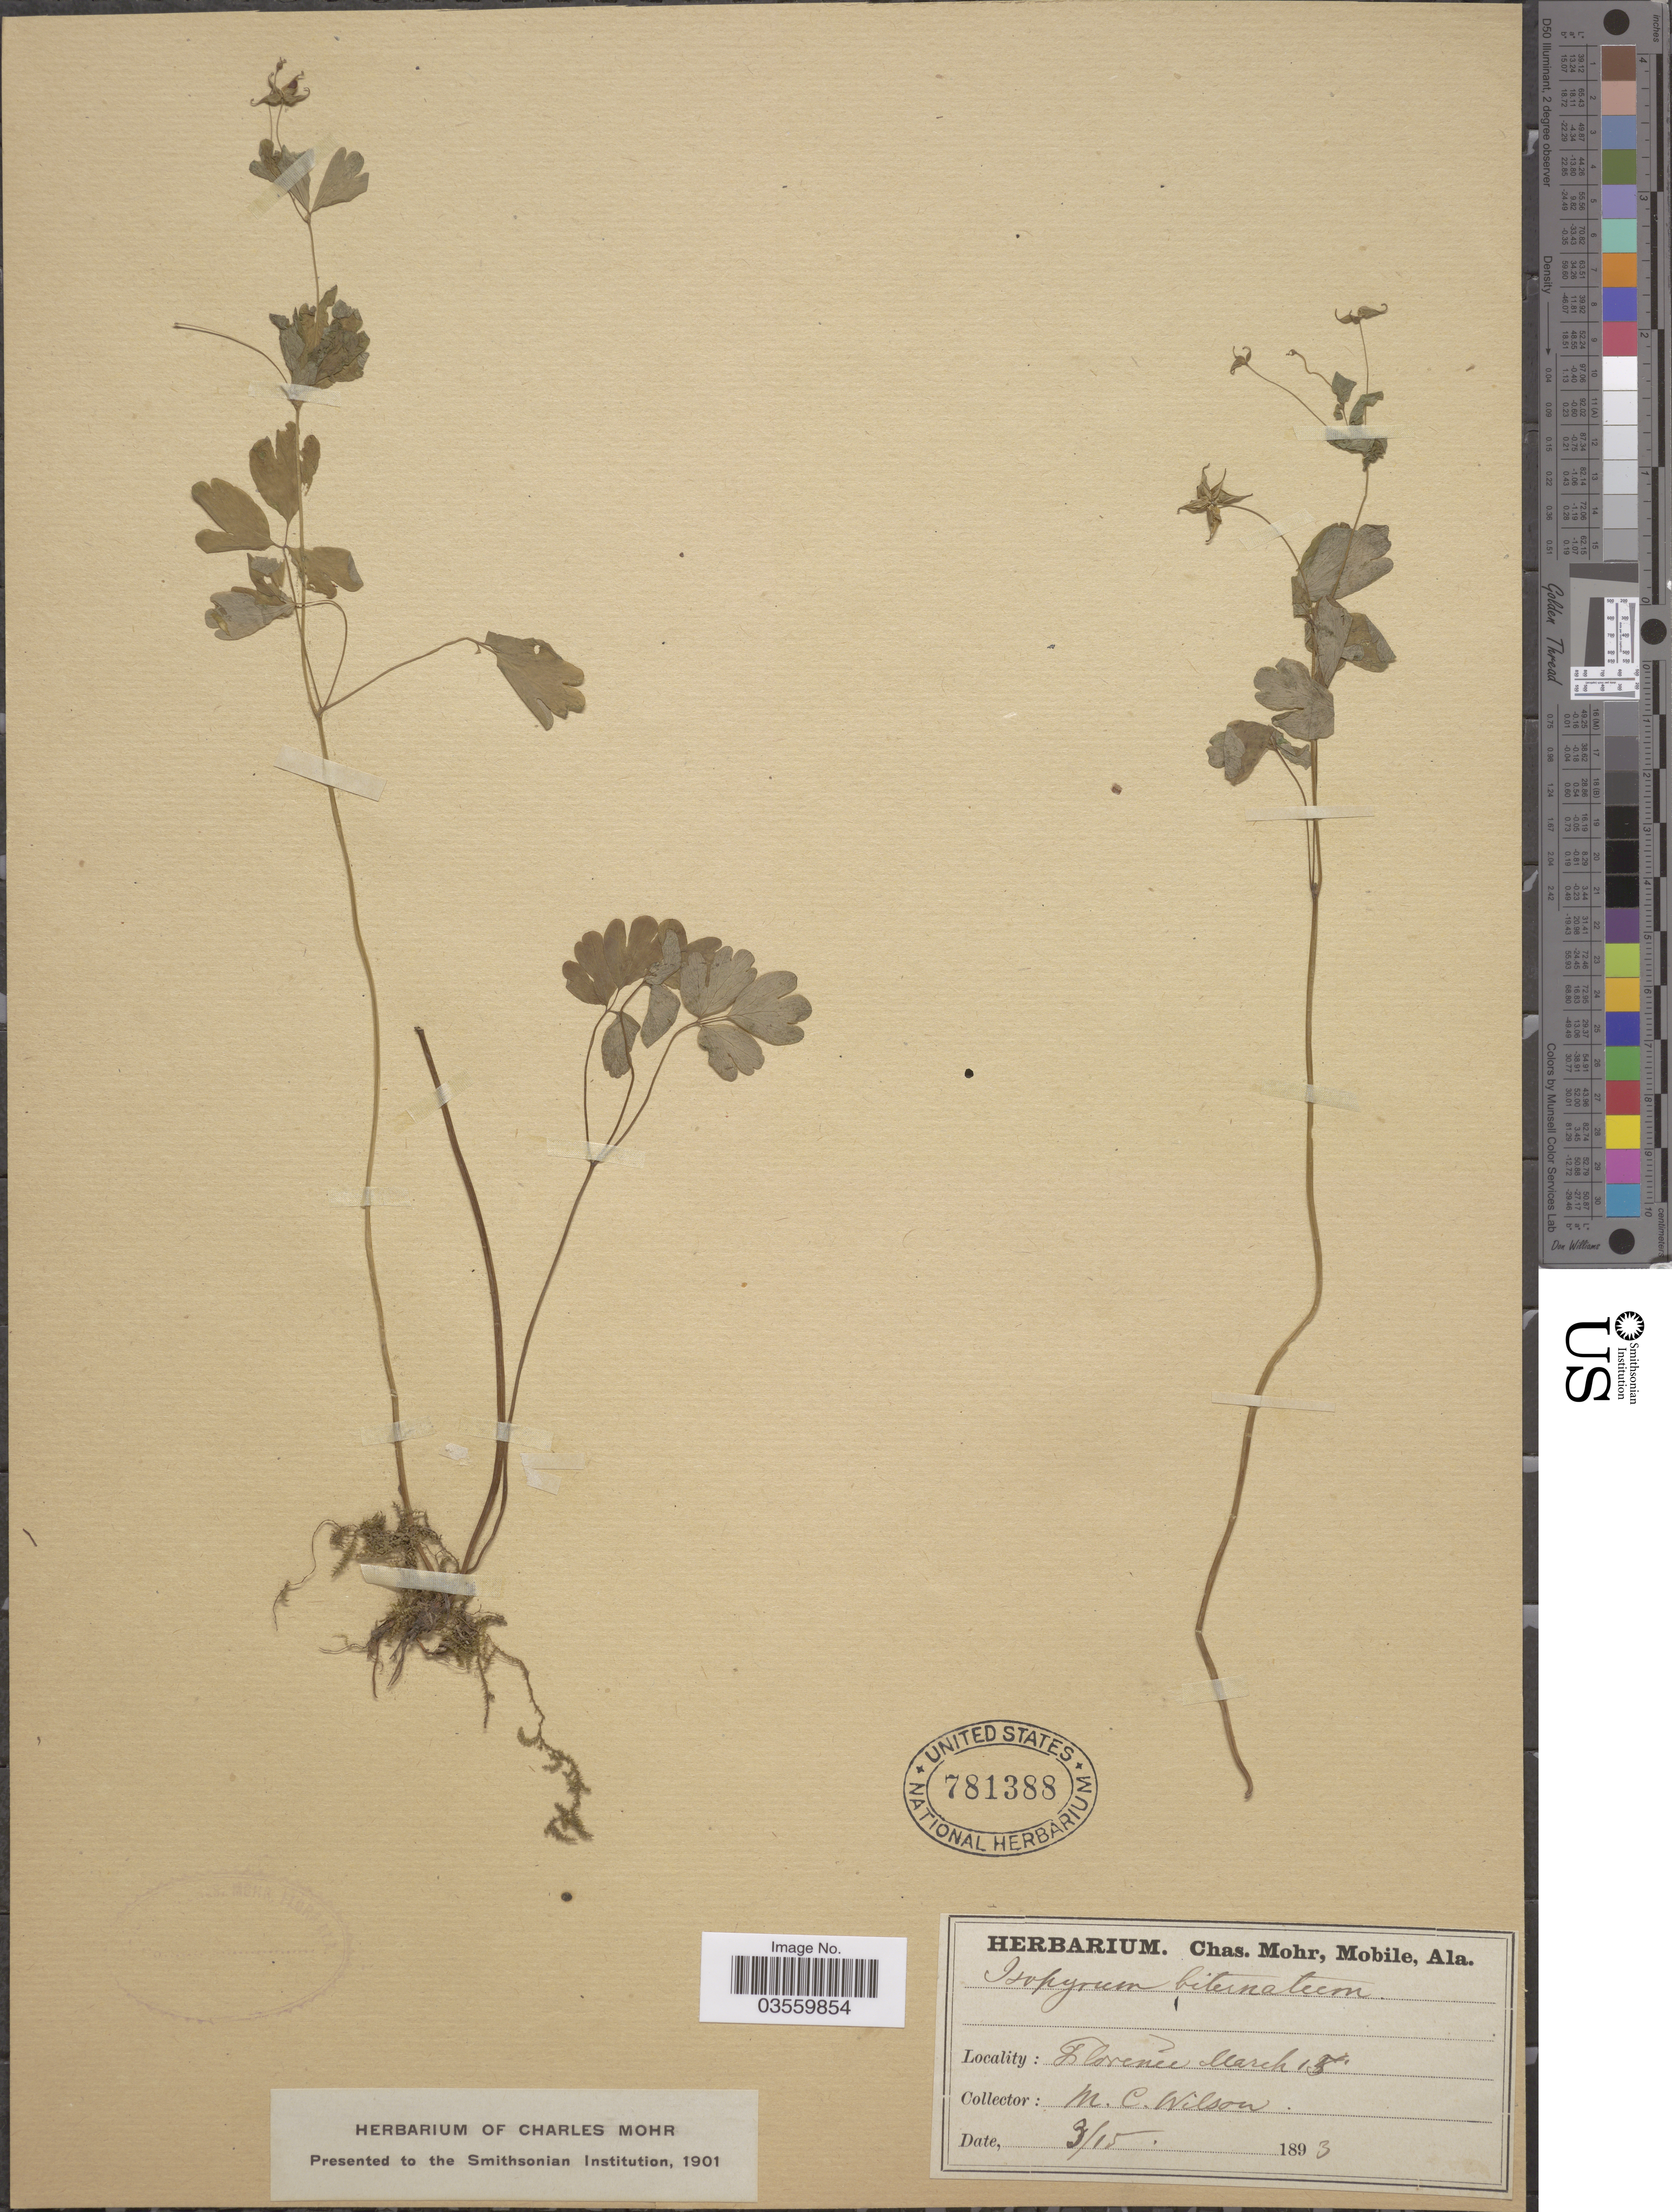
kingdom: Plantae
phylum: Tracheophyta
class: Magnoliopsida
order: Ranunculales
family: Ranunculaceae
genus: Enemion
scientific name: Enemion biternatum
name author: (Torr. & A. Gray) Raf.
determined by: Strong, Mark T., (BOT), Smithsonian Institution - National Museum of Natural History (UNITED STATES)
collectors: M. C. Wilson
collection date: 1893-03-15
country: United States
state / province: Alabama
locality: Florence.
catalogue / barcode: US 781388